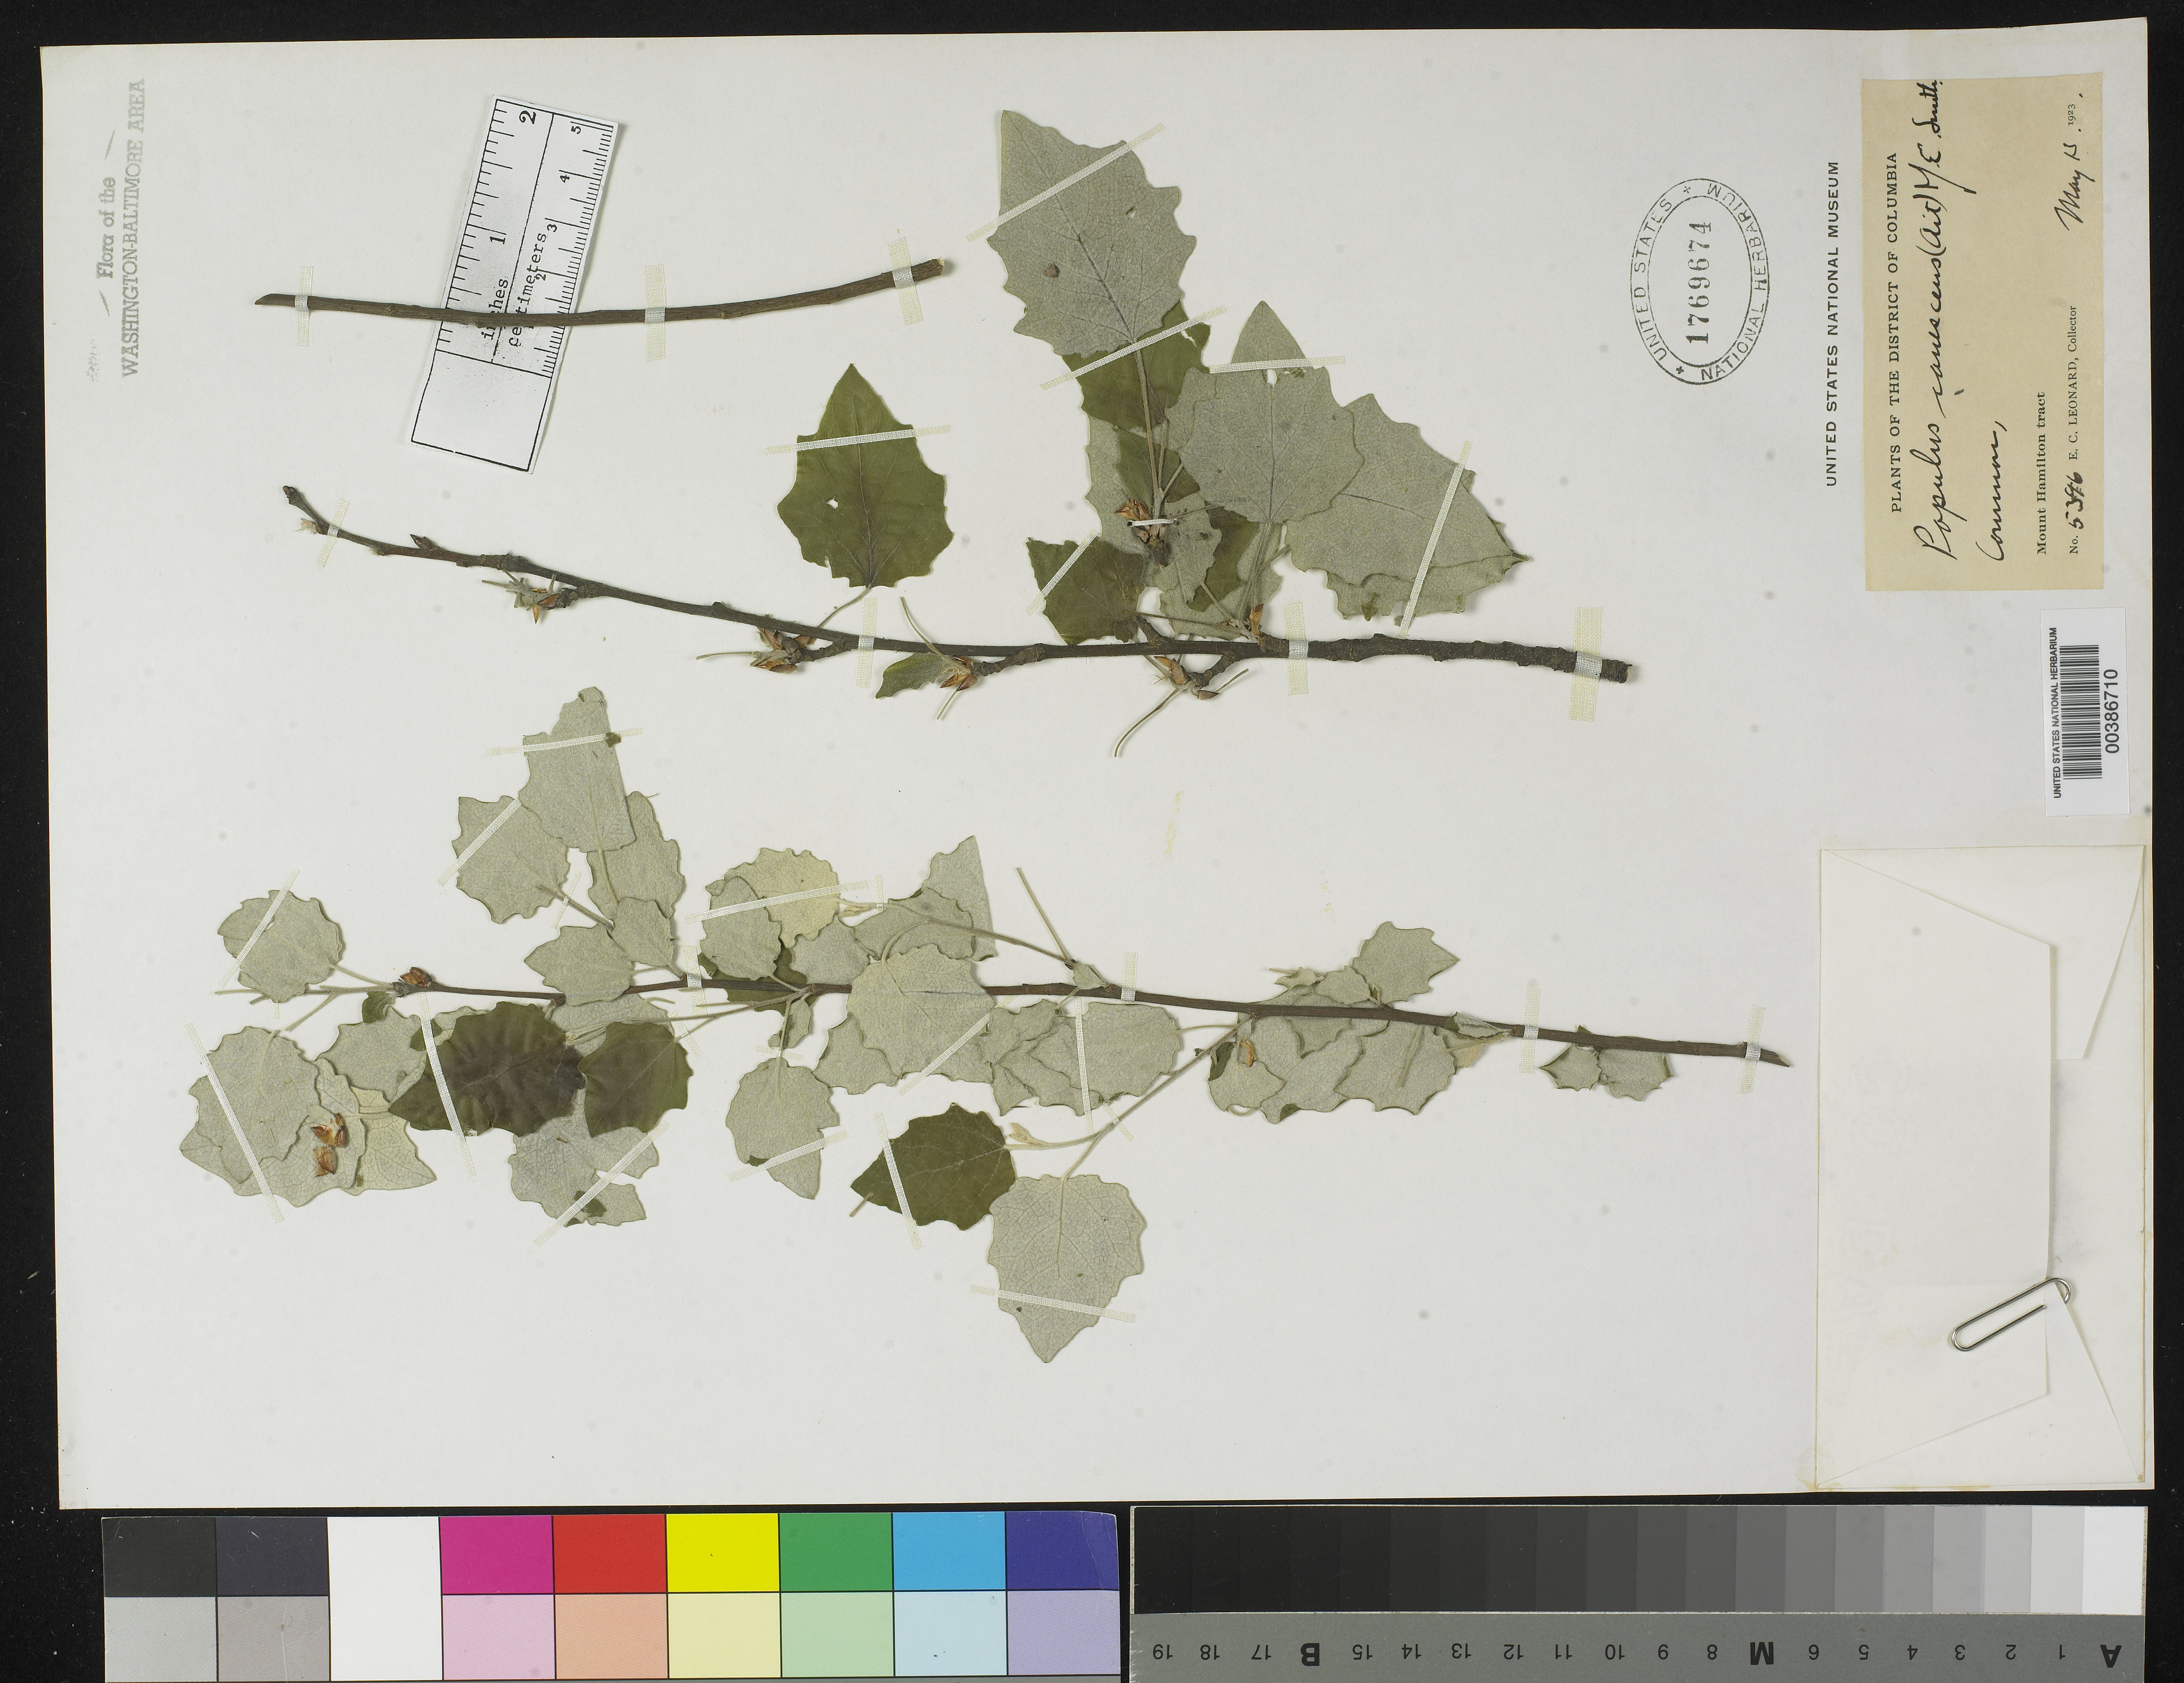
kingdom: Plantae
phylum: Tracheophyta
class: Magnoliopsida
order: Malpighiales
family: Salicaceae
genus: Populus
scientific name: Populus x canescens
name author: (Aiton) Sm.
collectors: E. C. Leonard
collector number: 5396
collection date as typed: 13 May 1923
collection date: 1923-05-13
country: United States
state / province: District of Columbia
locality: Mount Hamilton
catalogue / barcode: US 1769674